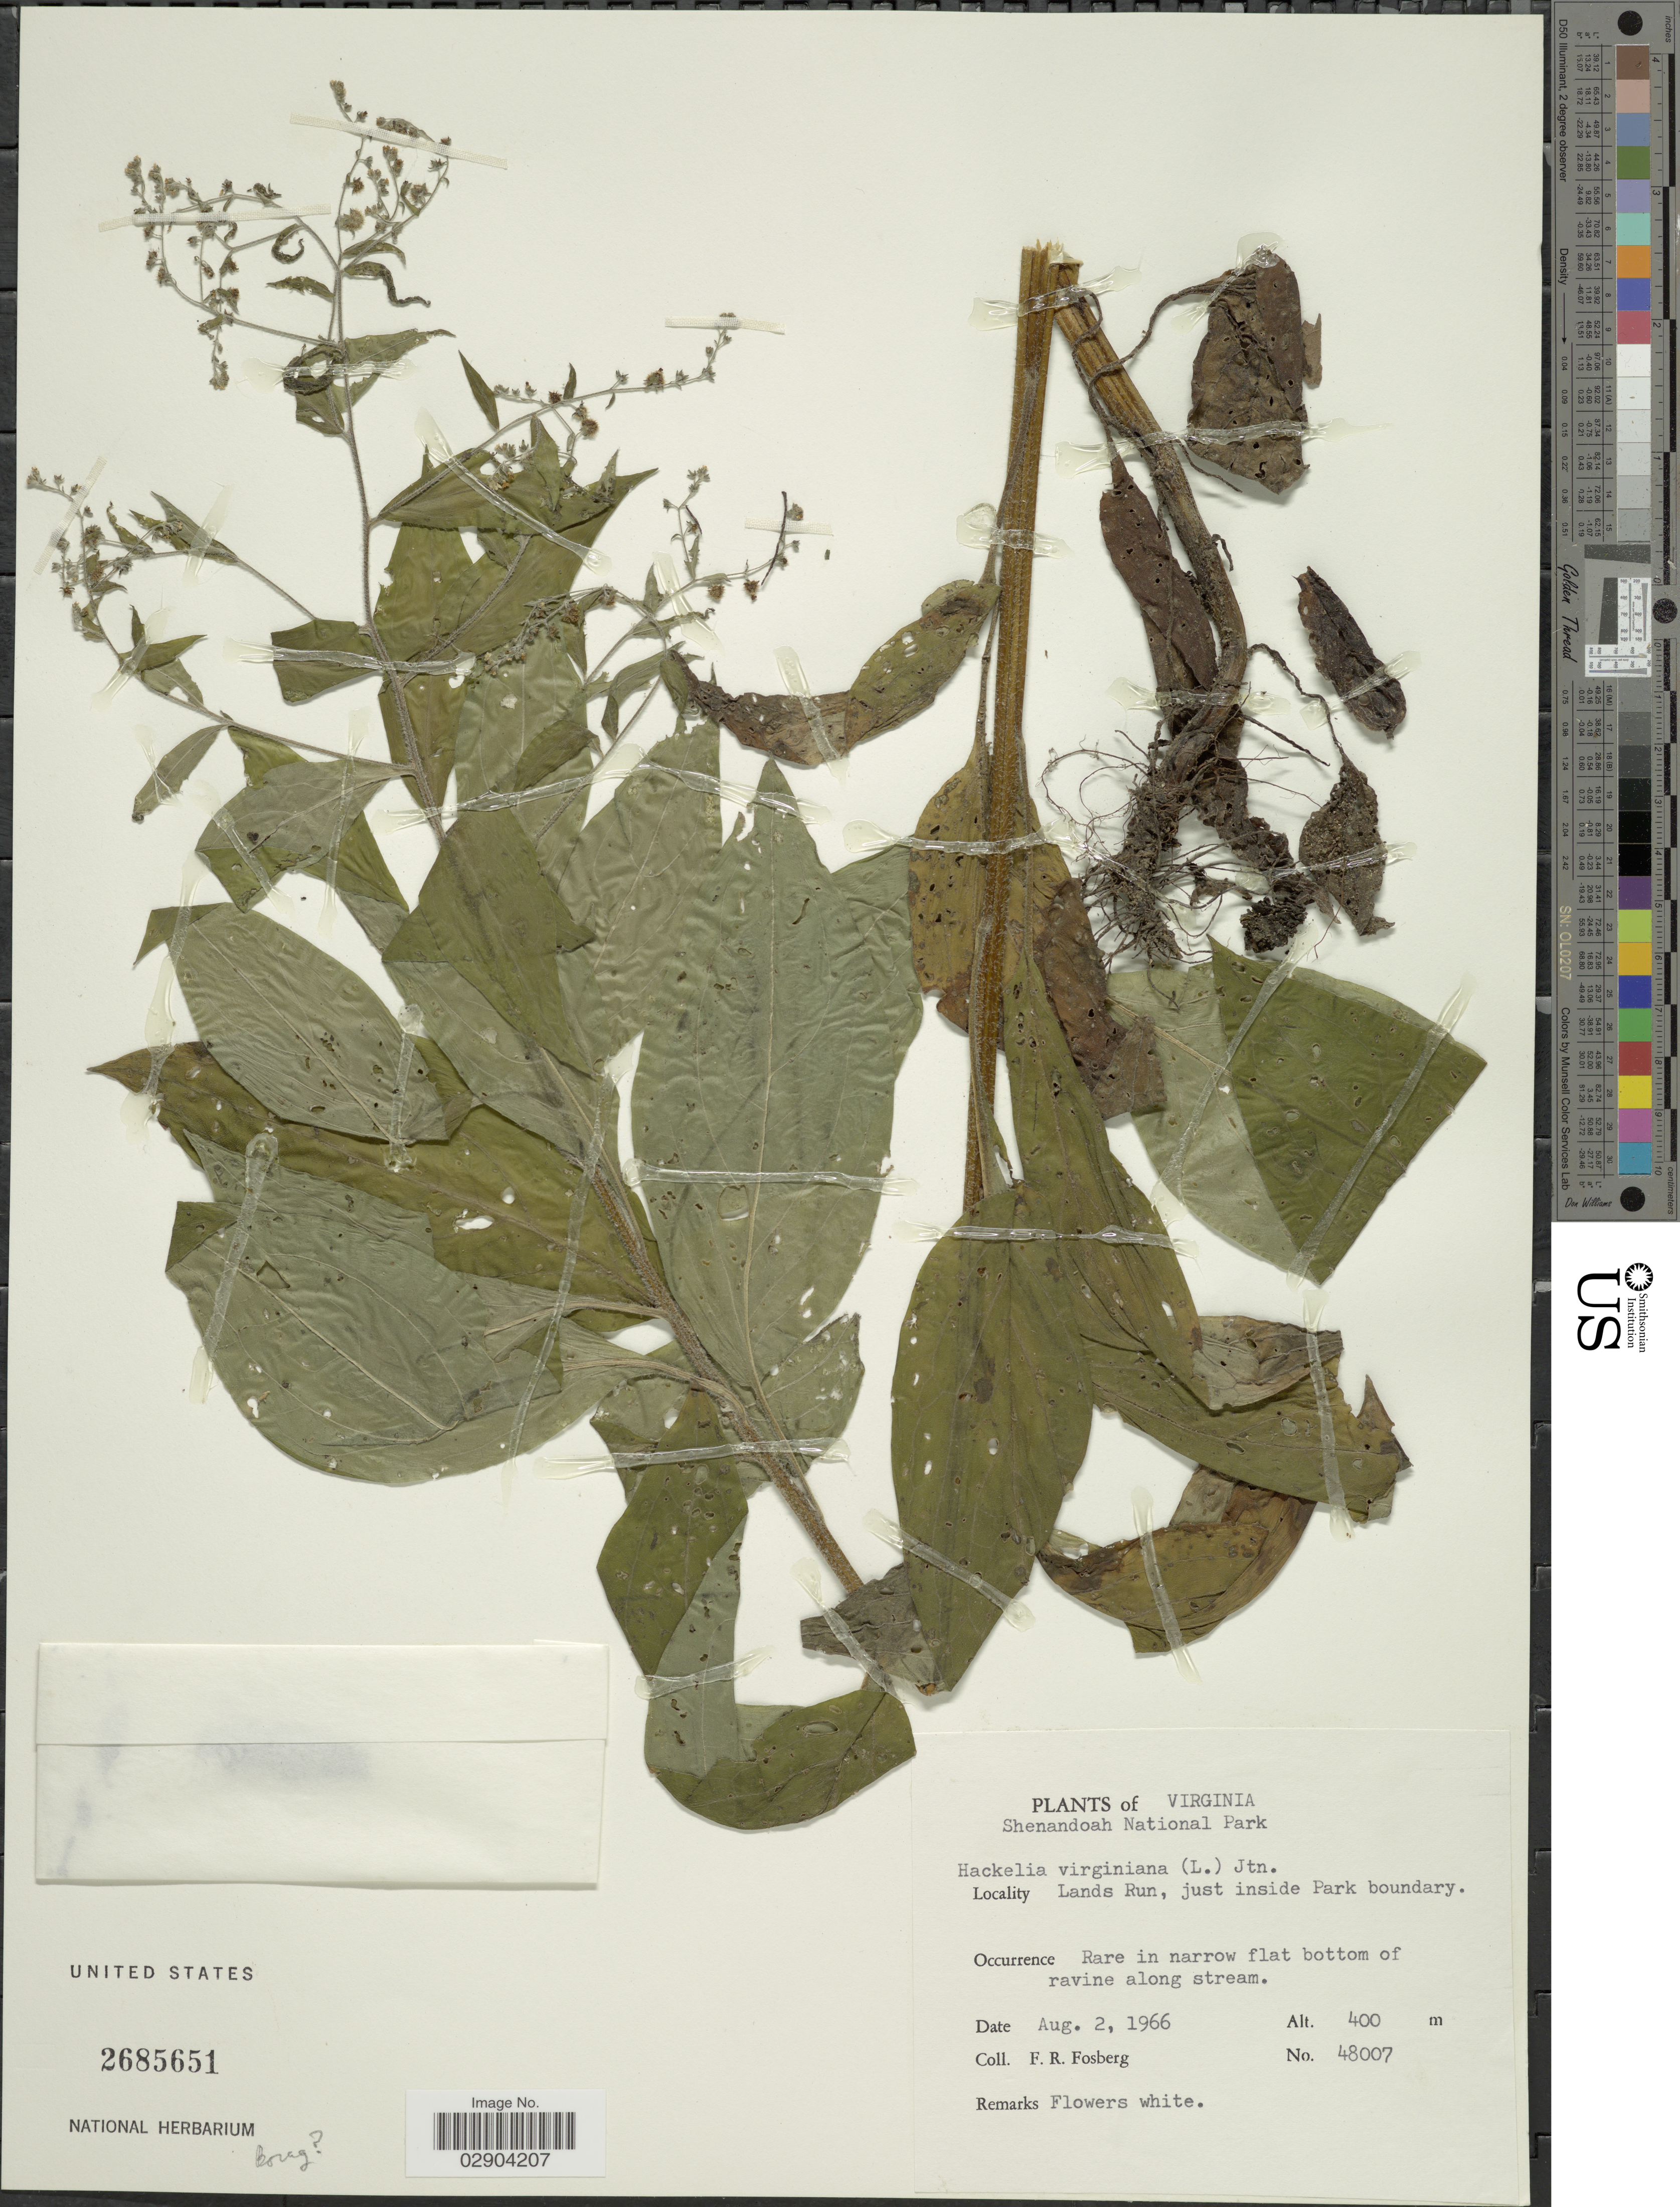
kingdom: Plantae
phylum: Tracheophyta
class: Magnoliopsida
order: Boraginales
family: Boraginaceae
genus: Hackelia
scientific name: Hackelia virginiana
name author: (L.) I.M. Johnst.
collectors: F. R. Fosberg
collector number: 48007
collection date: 1966-08-02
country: United States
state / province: Virginia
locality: Shenandoah National Park. Lands Run, just inside Park boundary.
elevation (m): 400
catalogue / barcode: US 2685651